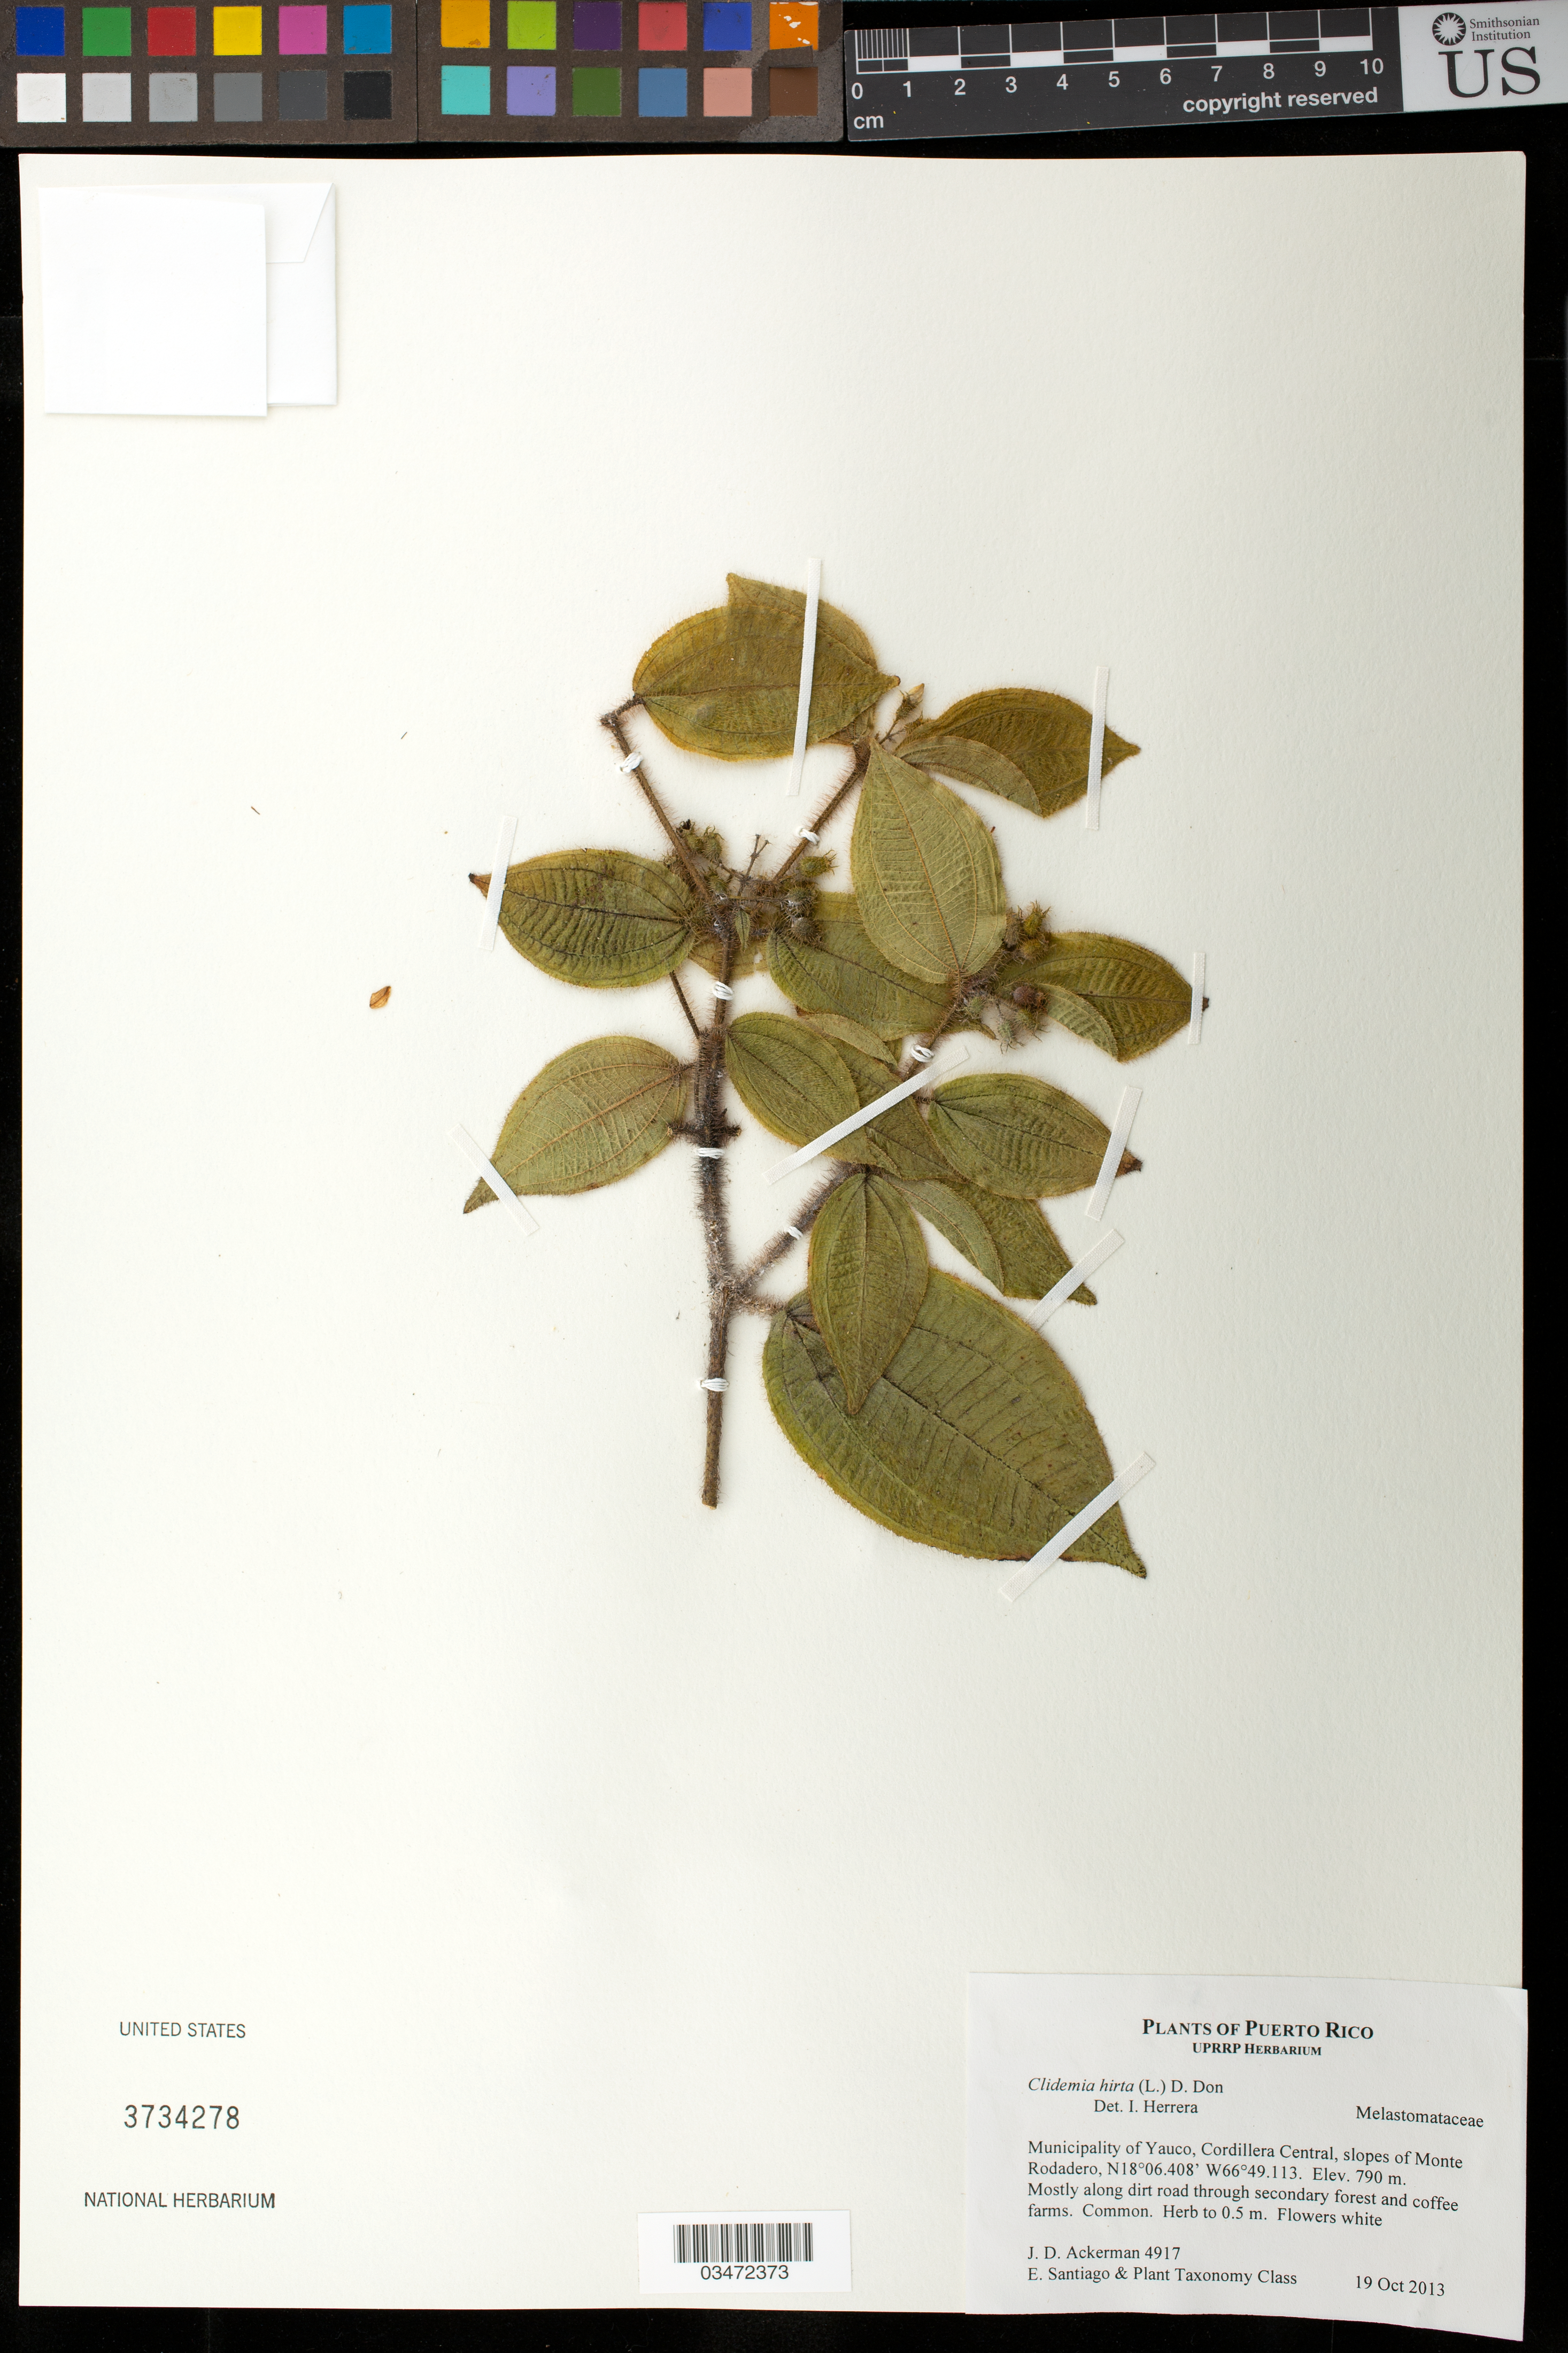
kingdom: Plantae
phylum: Tracheophyta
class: Magnoliopsida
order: Myrtales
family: Melastomataceae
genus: Clidemia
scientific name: Clidemia hirta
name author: (L.) D. Don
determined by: Herrera, I.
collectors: J. D. Ackerman, E. Santiago & UPR Plant Taxonomy Class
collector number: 4917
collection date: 2013-10-19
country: Puerto Rico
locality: Mun. Yauco, Cordillera Central, slopes of Monte Rodadero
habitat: Mostly along dirt road through secondary forest and coffee farms. Common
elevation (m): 790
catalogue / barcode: US 3734278